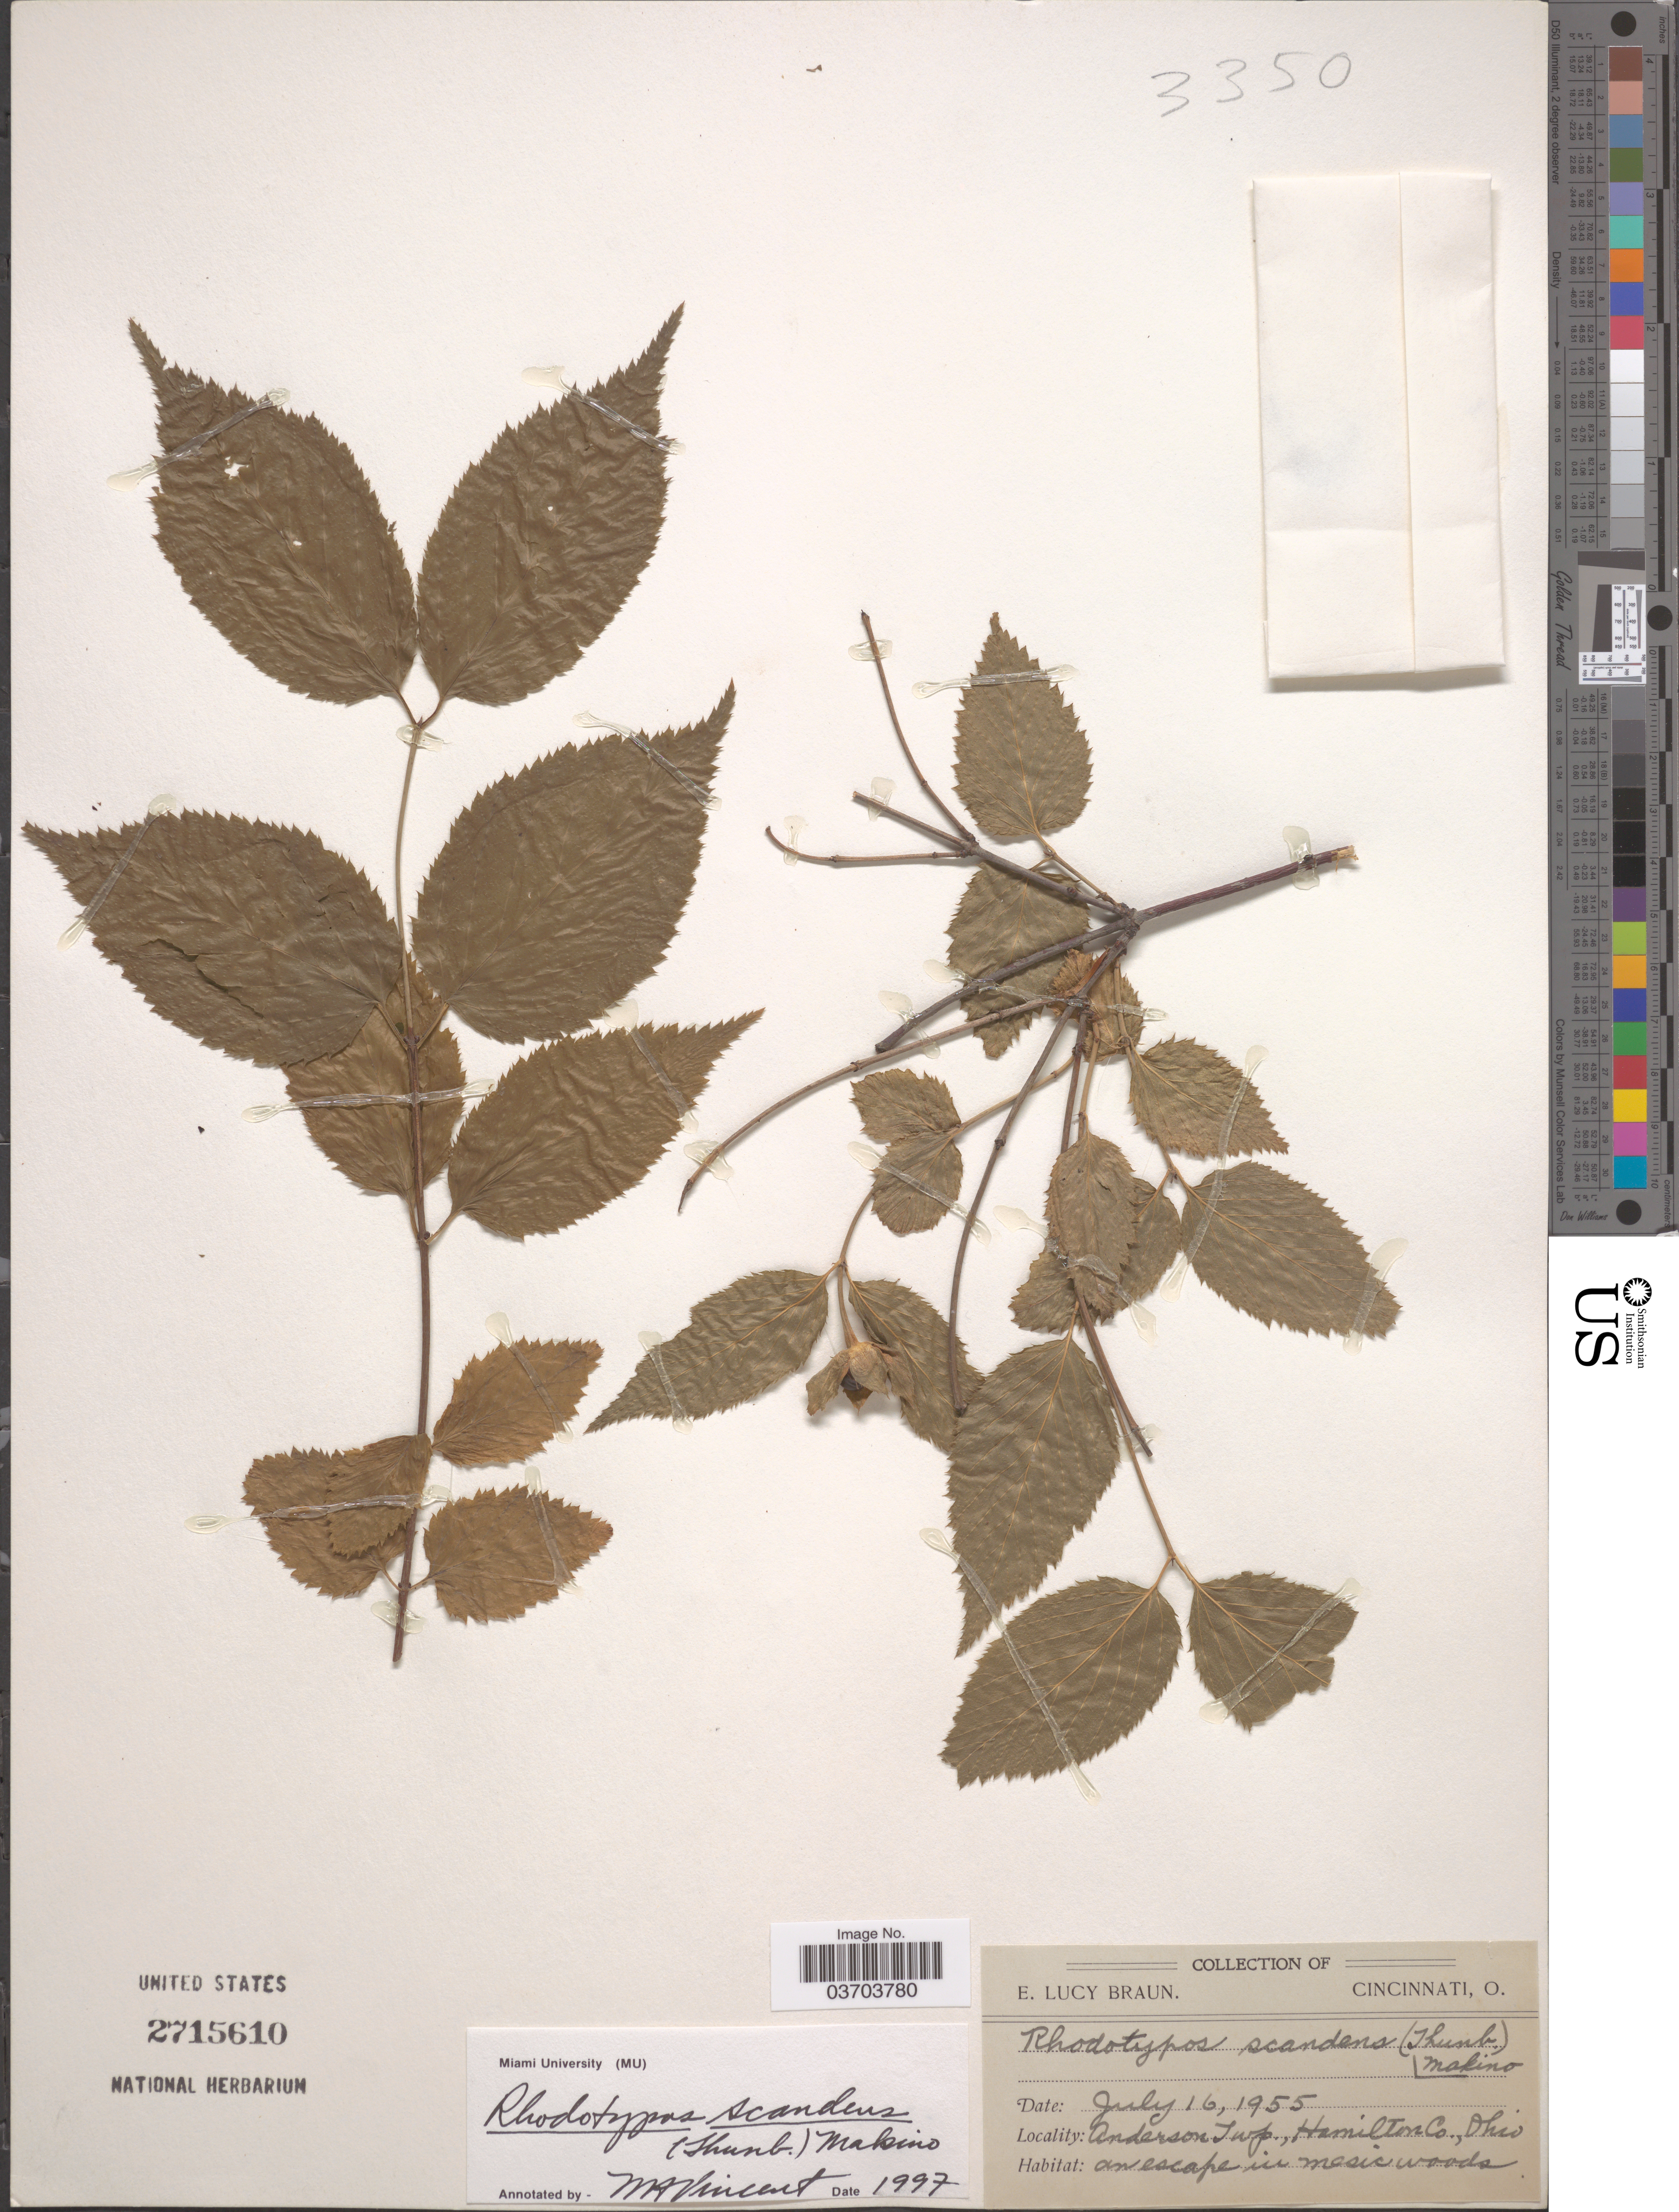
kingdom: Plantae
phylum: Tracheophyta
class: Magnoliopsida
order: Rosales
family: Rosaceae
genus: Rhodotypos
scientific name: Rhodotypos scandens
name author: (Thunb.) Makino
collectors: E. L. Braun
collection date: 1955-07-16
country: United States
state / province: Ohio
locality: Anderson Twp. Hamilton Co.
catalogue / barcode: US 2715610